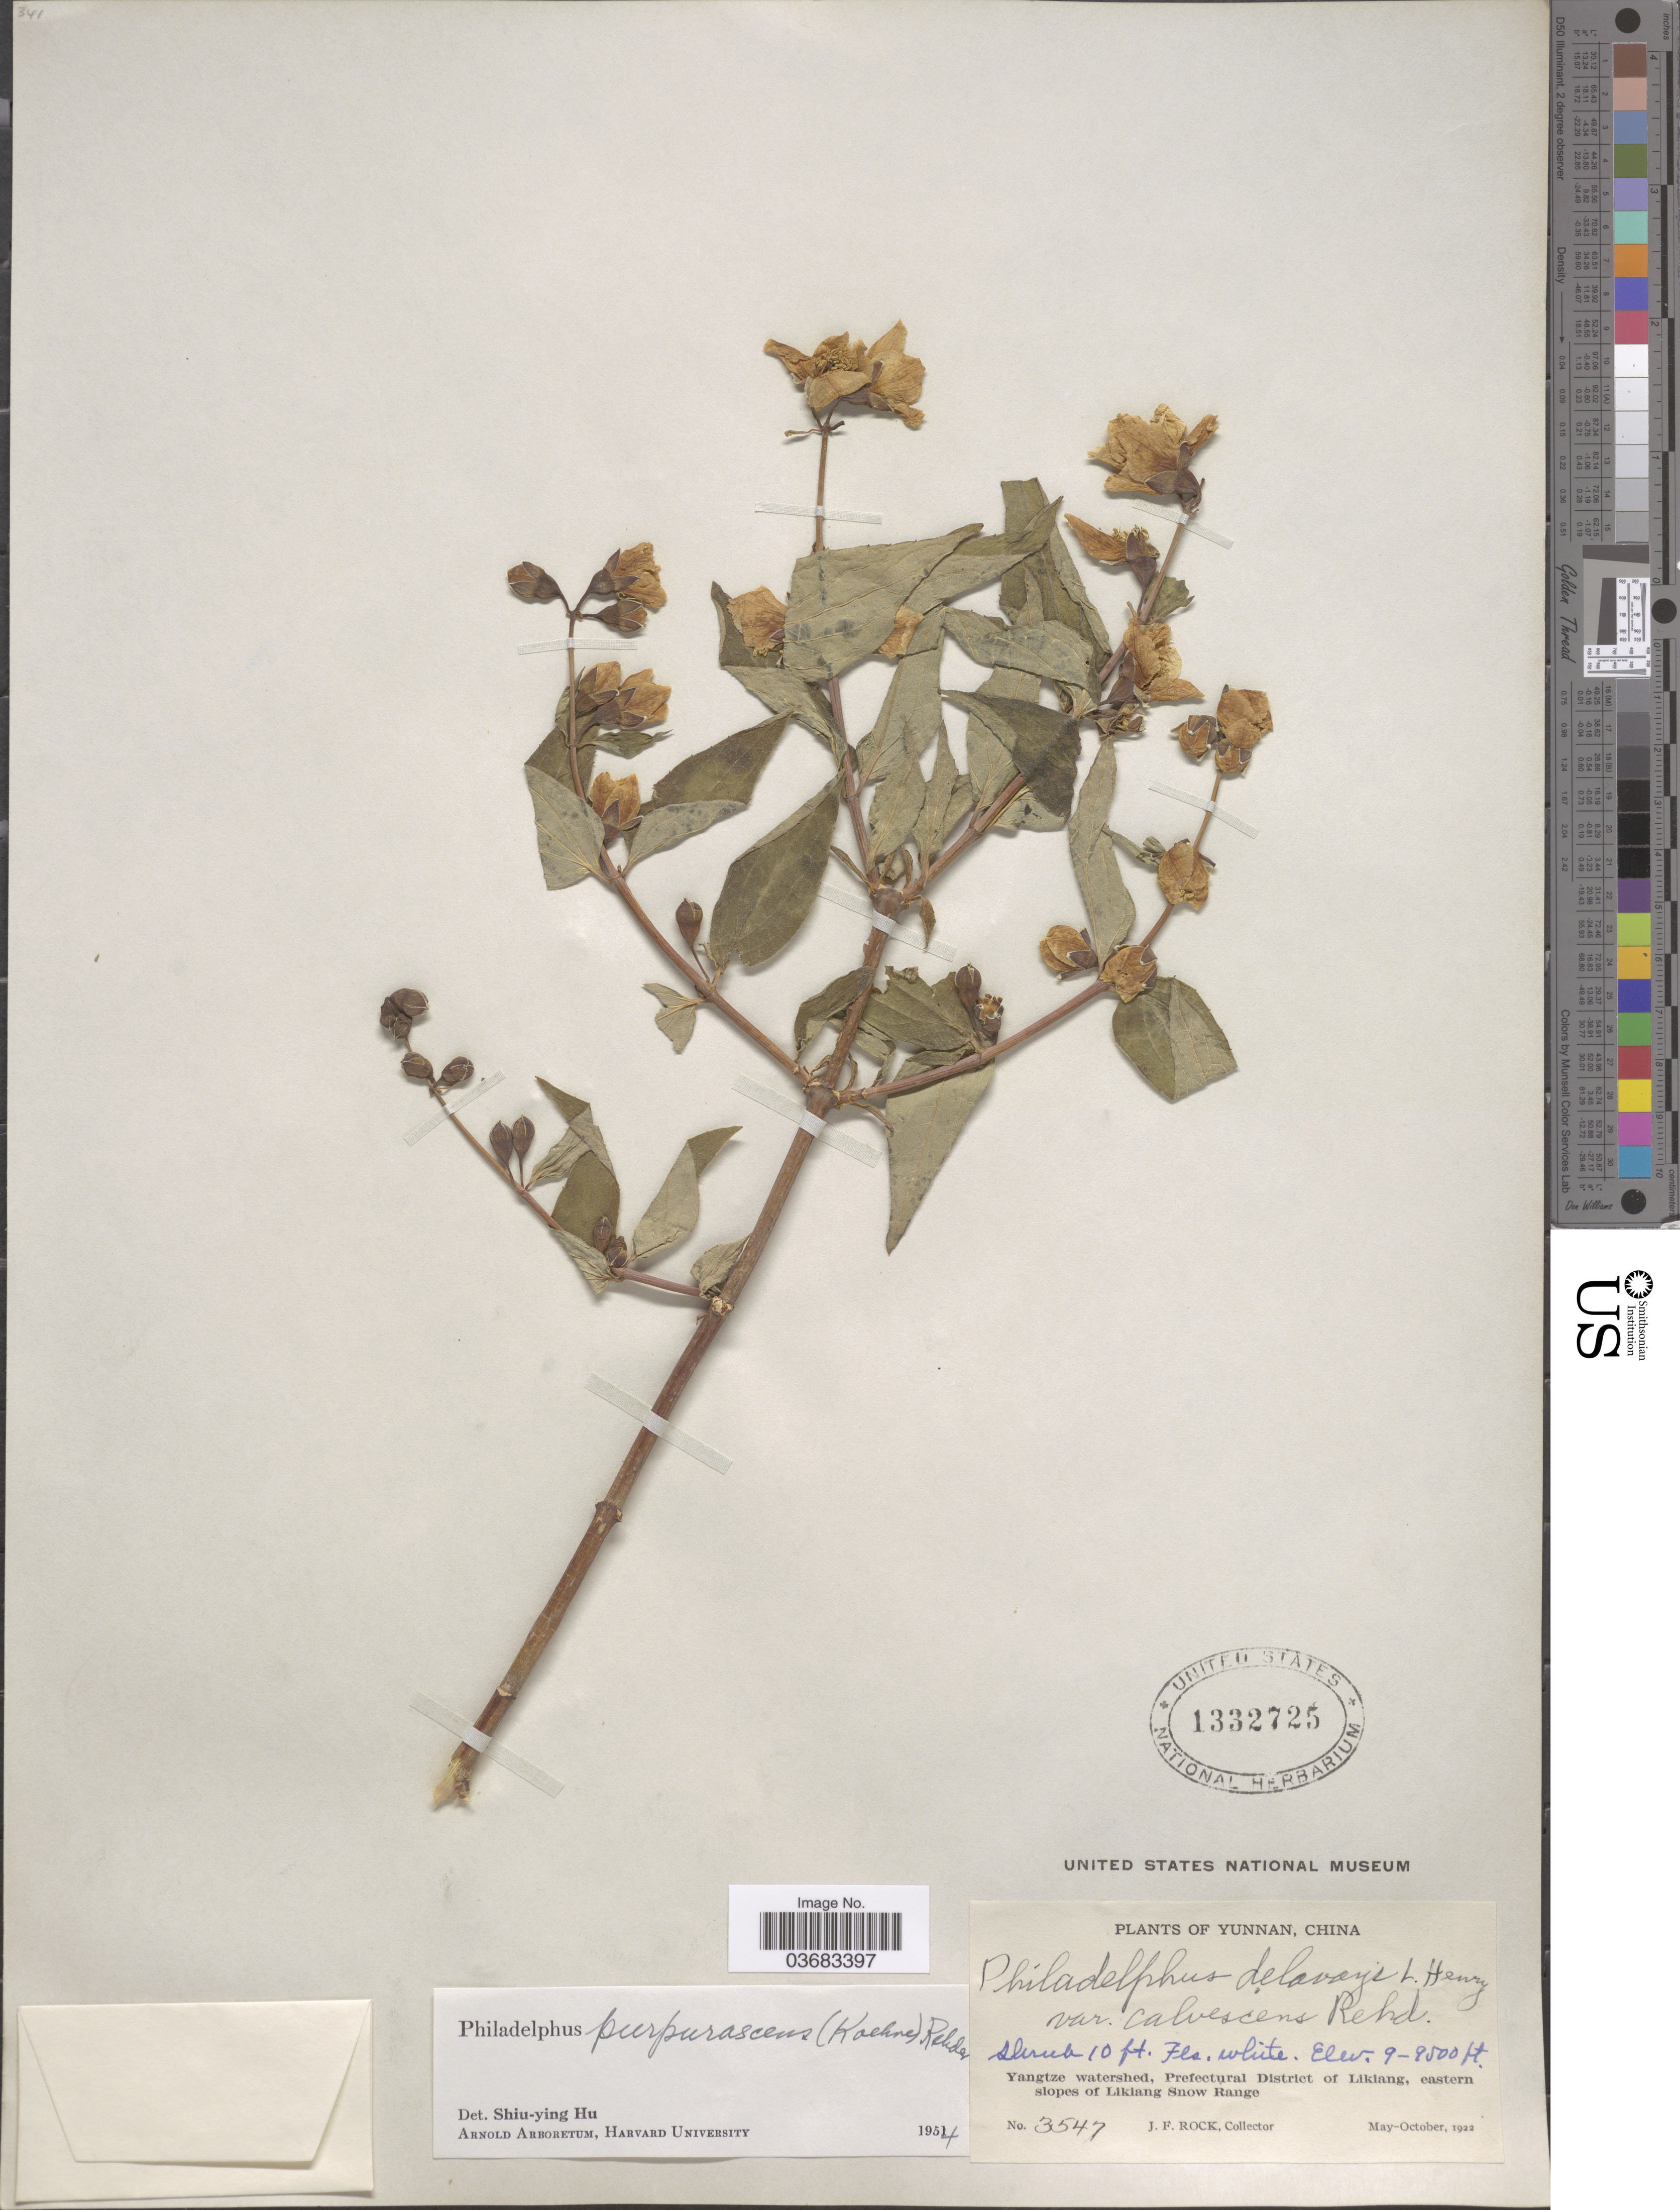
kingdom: Plantae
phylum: Tracheophyta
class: Magnoliopsida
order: Cornales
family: Hydrangeaceae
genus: Philadelphus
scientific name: Philadelphus purpurascens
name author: (Koehne) Rehder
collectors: J. Rock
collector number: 3547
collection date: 1922-05/1922-10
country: China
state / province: Yunnan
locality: Yangtze watershed, Prefectural District of Likiang, eastern slopes of Likiang Snow Range.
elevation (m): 2743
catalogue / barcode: US 1332725